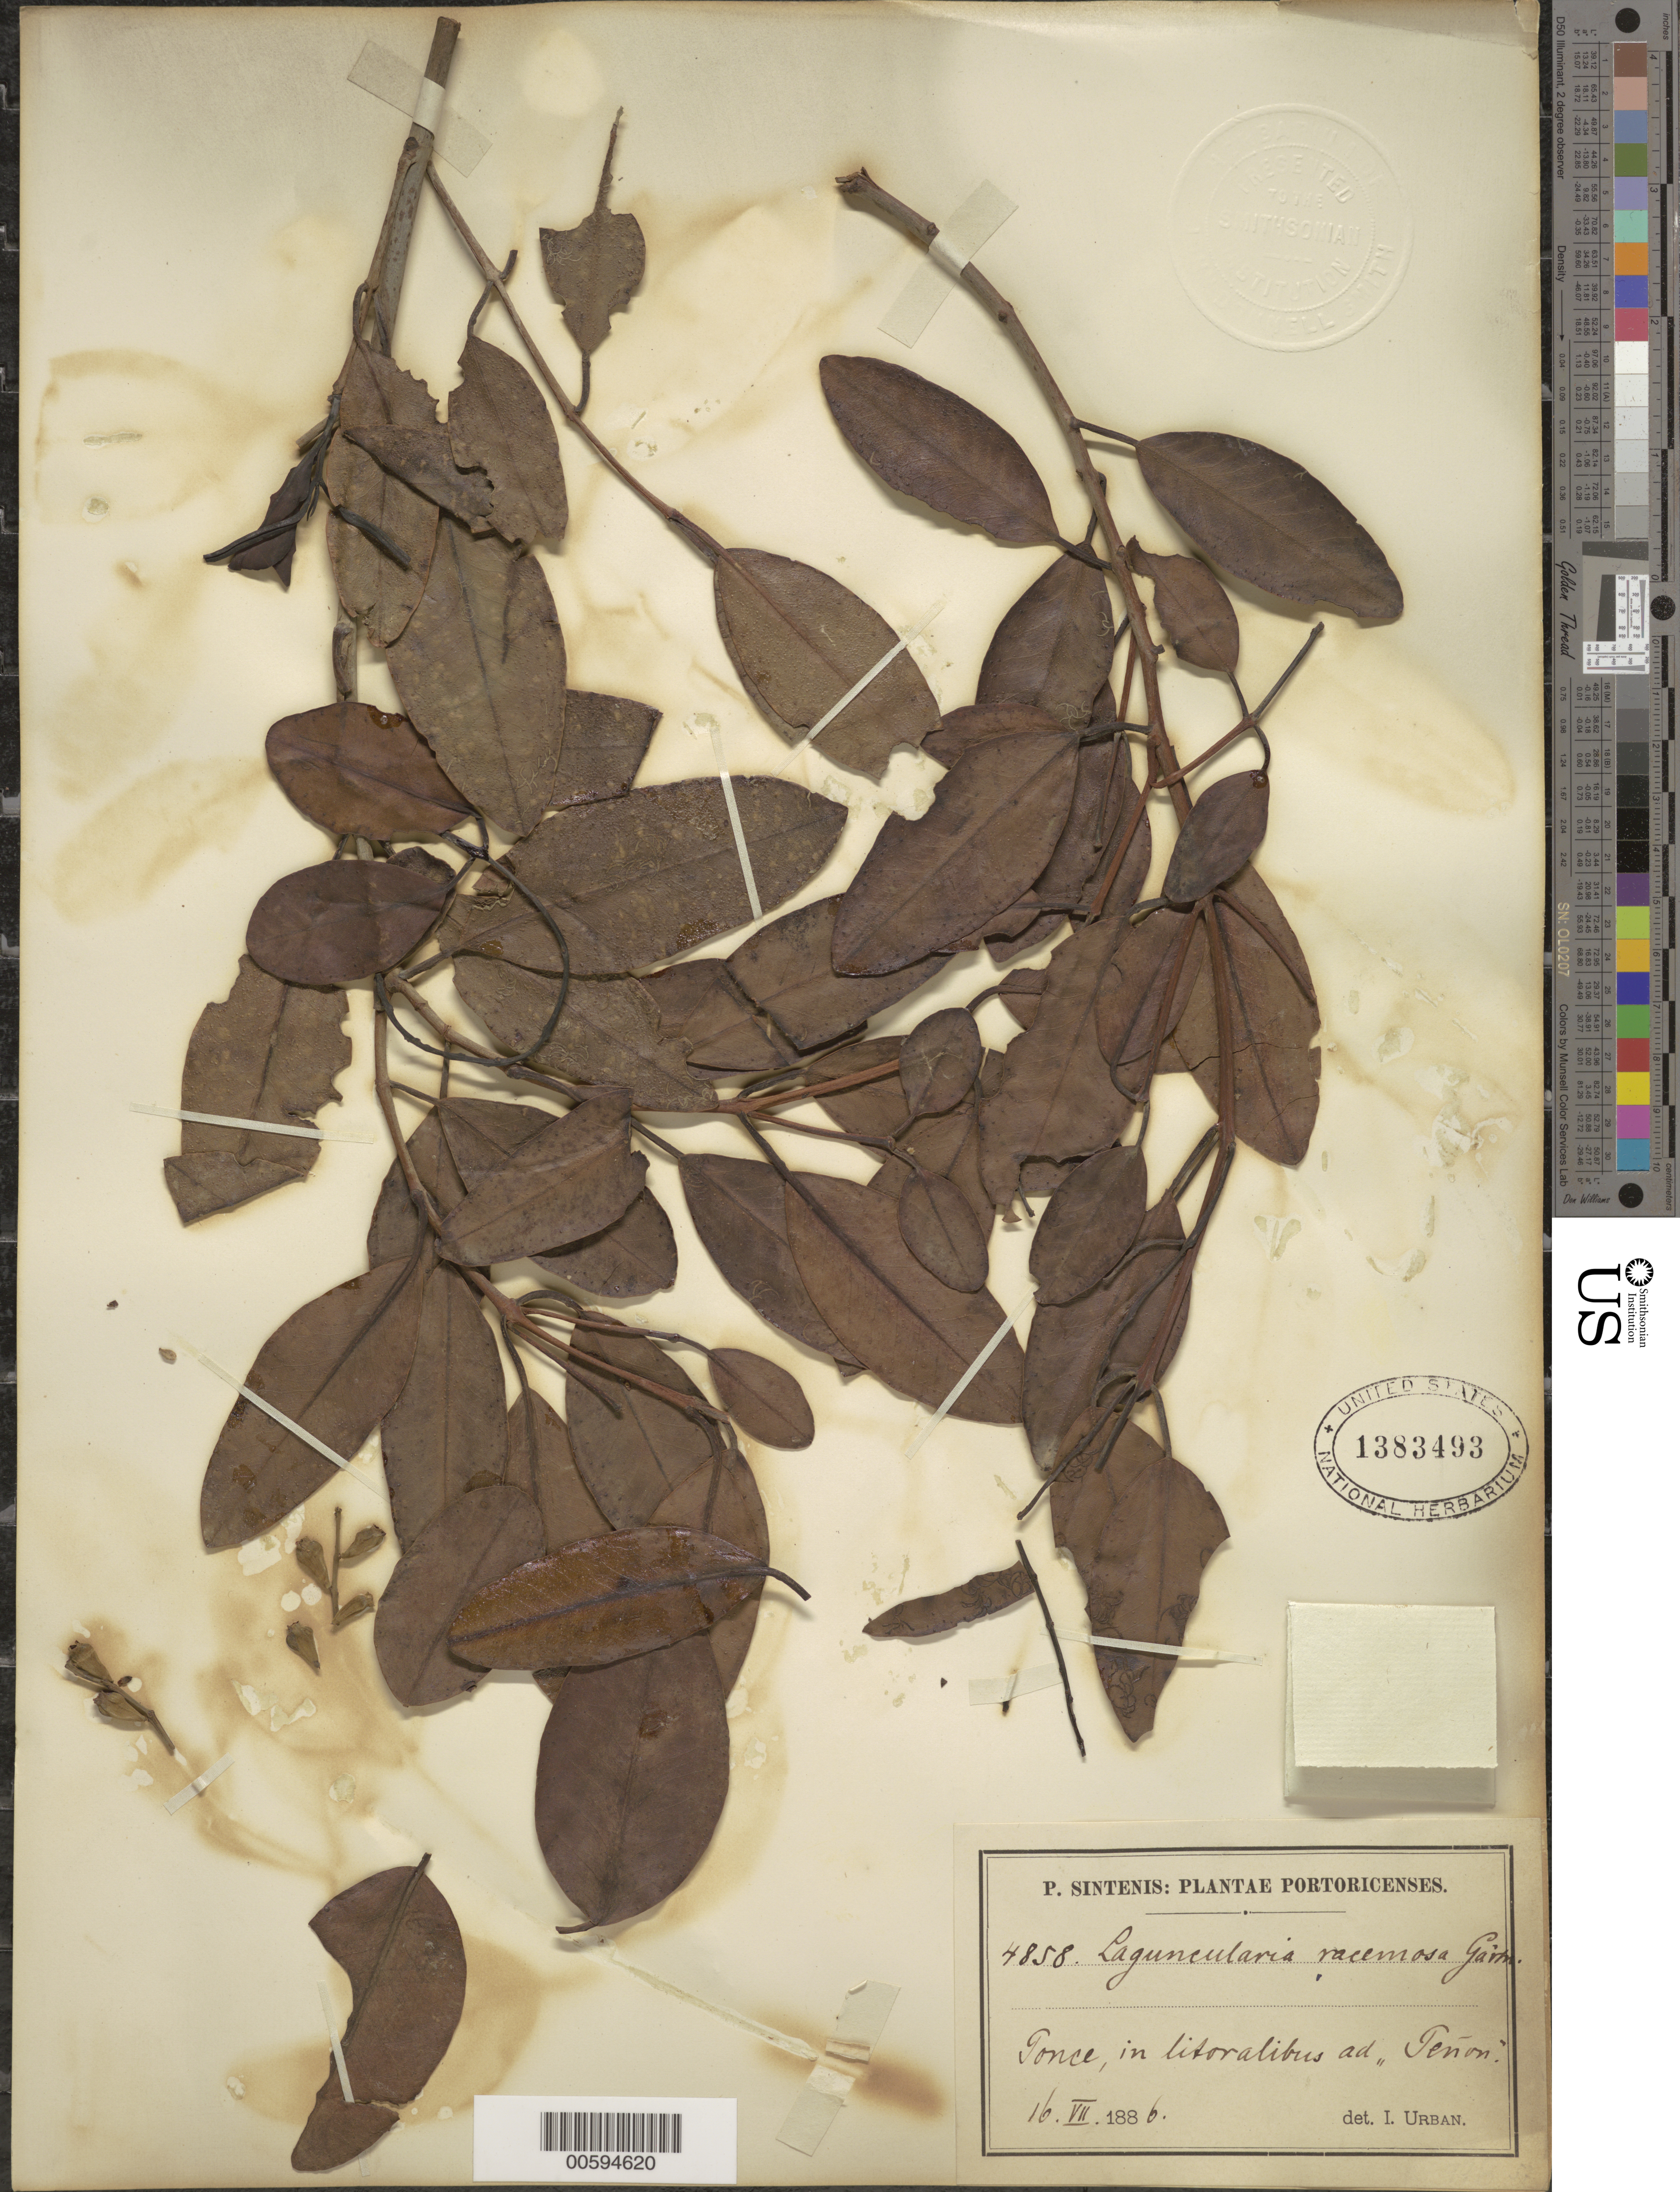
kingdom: Plantae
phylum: Tracheophyta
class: Magnoliopsida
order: Myrtales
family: Combretaceae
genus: Laguncularia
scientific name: Laguncularia racemosa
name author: (L.) C.F. Gaertn.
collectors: P. Sintenis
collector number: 4858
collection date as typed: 16 Jul 1886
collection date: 1886-07-16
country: Puerto Rico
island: Greater Antilles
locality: Ponce, in litoralibus ad "Penon"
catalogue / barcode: US 1383493